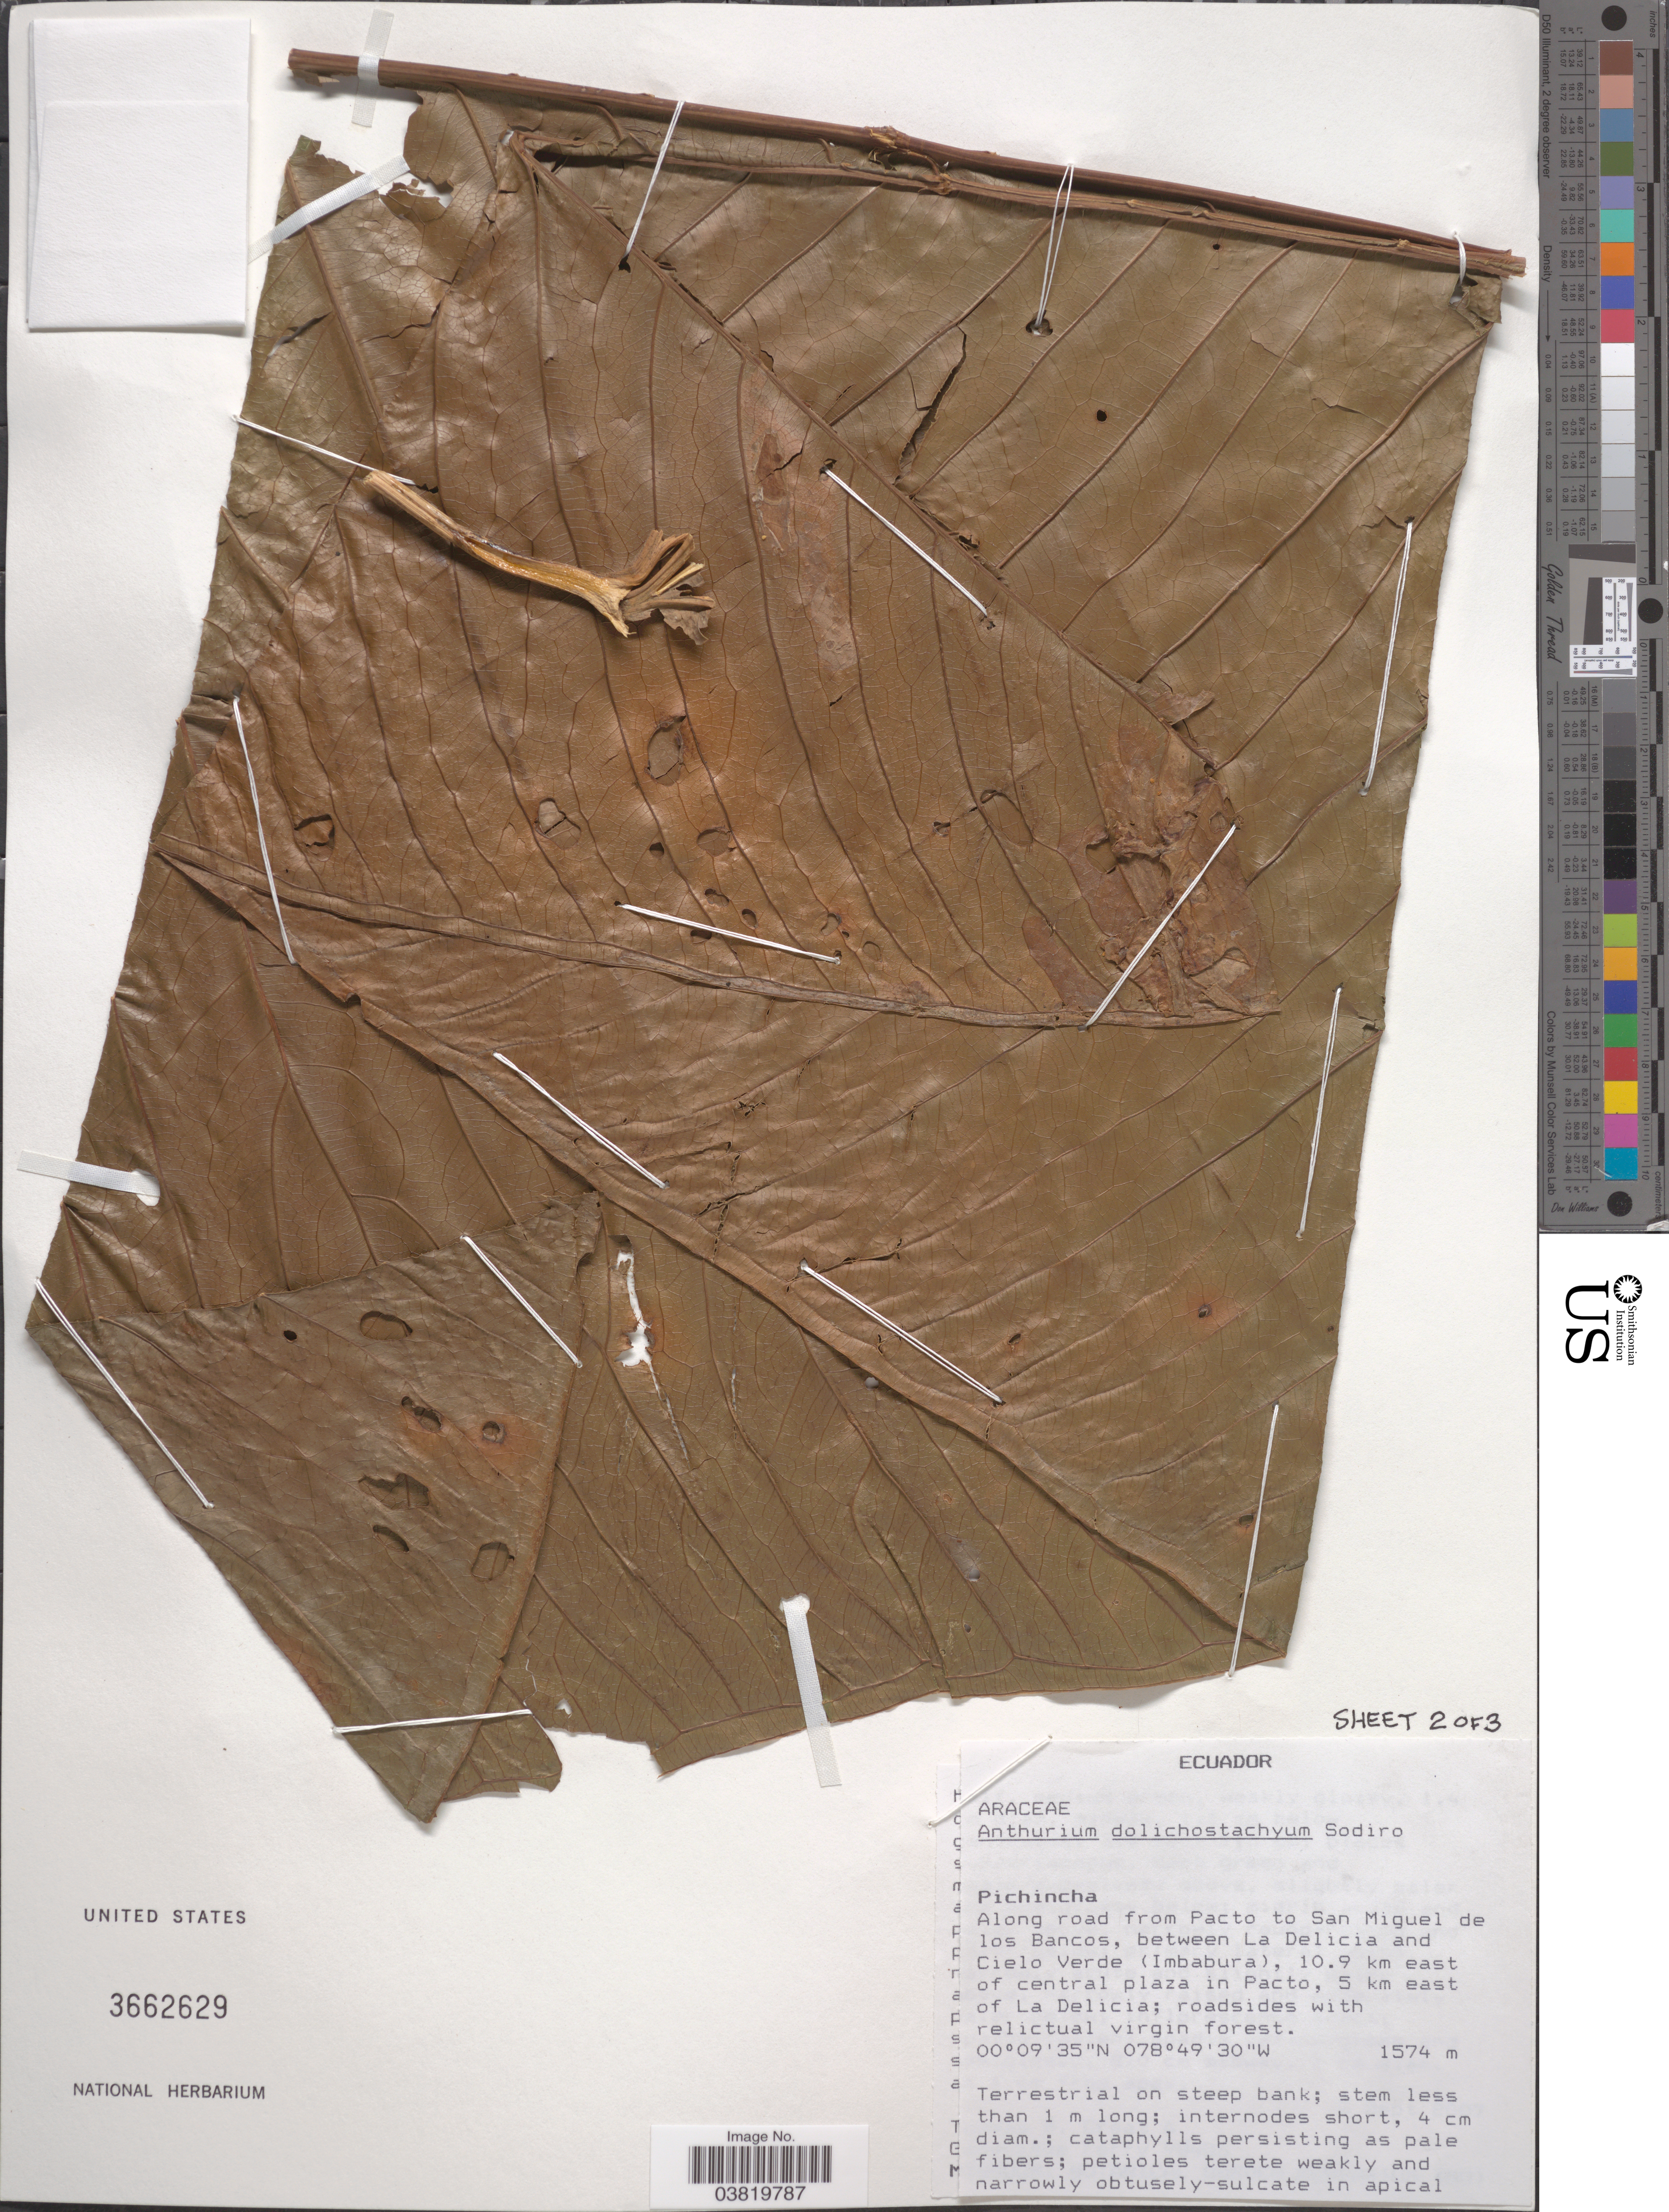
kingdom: Plantae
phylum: Tracheophyta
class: Liliopsida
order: Alismatales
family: Araceae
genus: Anthurium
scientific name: Anthurium dolicostachyum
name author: Sodiro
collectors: T. B. Croat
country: Ecuador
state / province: Pichincha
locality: Along road from Pacto to San Miguel de los Bancos, between La Delicia and Cielo Verde (Imbabura), 10.9 km east of central plaza in Pacto, 5 km east of La Delicia.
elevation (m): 1574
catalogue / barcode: US 3662629